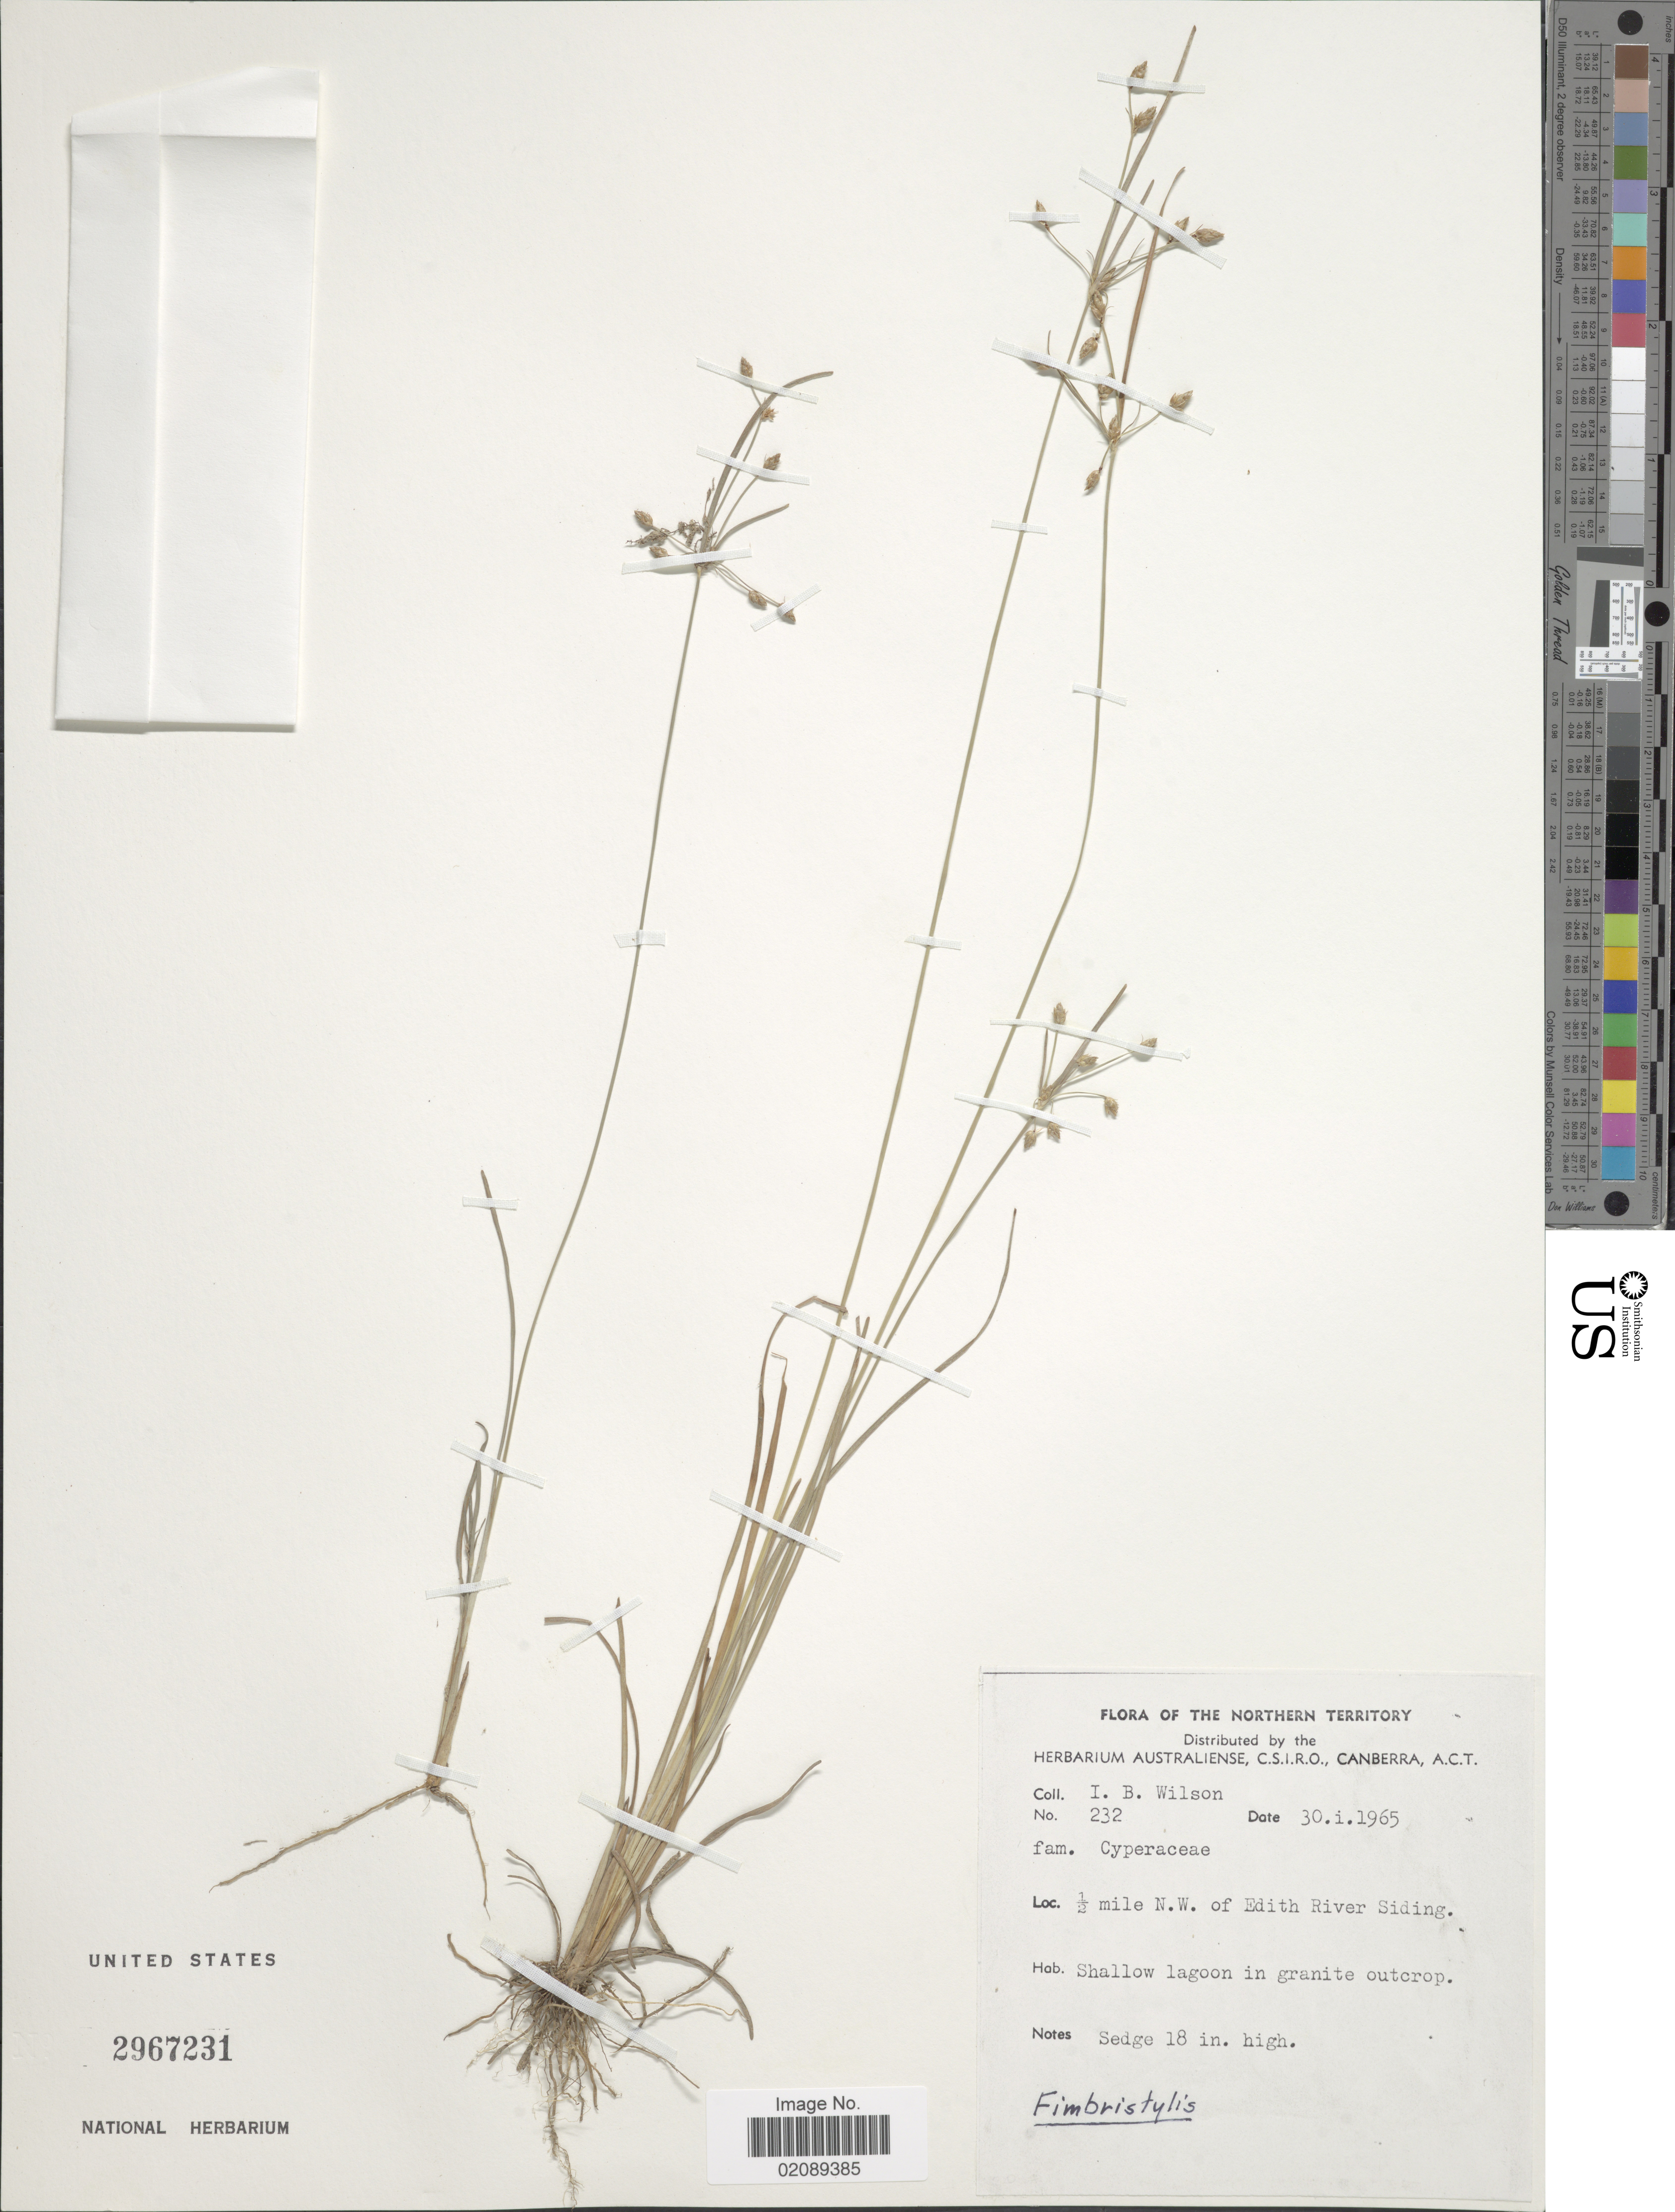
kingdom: Plantae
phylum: Tracheophyta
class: Liliopsida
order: Poales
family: Cyperaceae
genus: Fimbristylis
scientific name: Fimbristylis depauperata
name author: R. Br.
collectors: I. B. Wilson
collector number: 232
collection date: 1965-01-30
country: Australia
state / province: Northern Territory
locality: ½ mile N.W. of Edith River Siding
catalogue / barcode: US 2967231